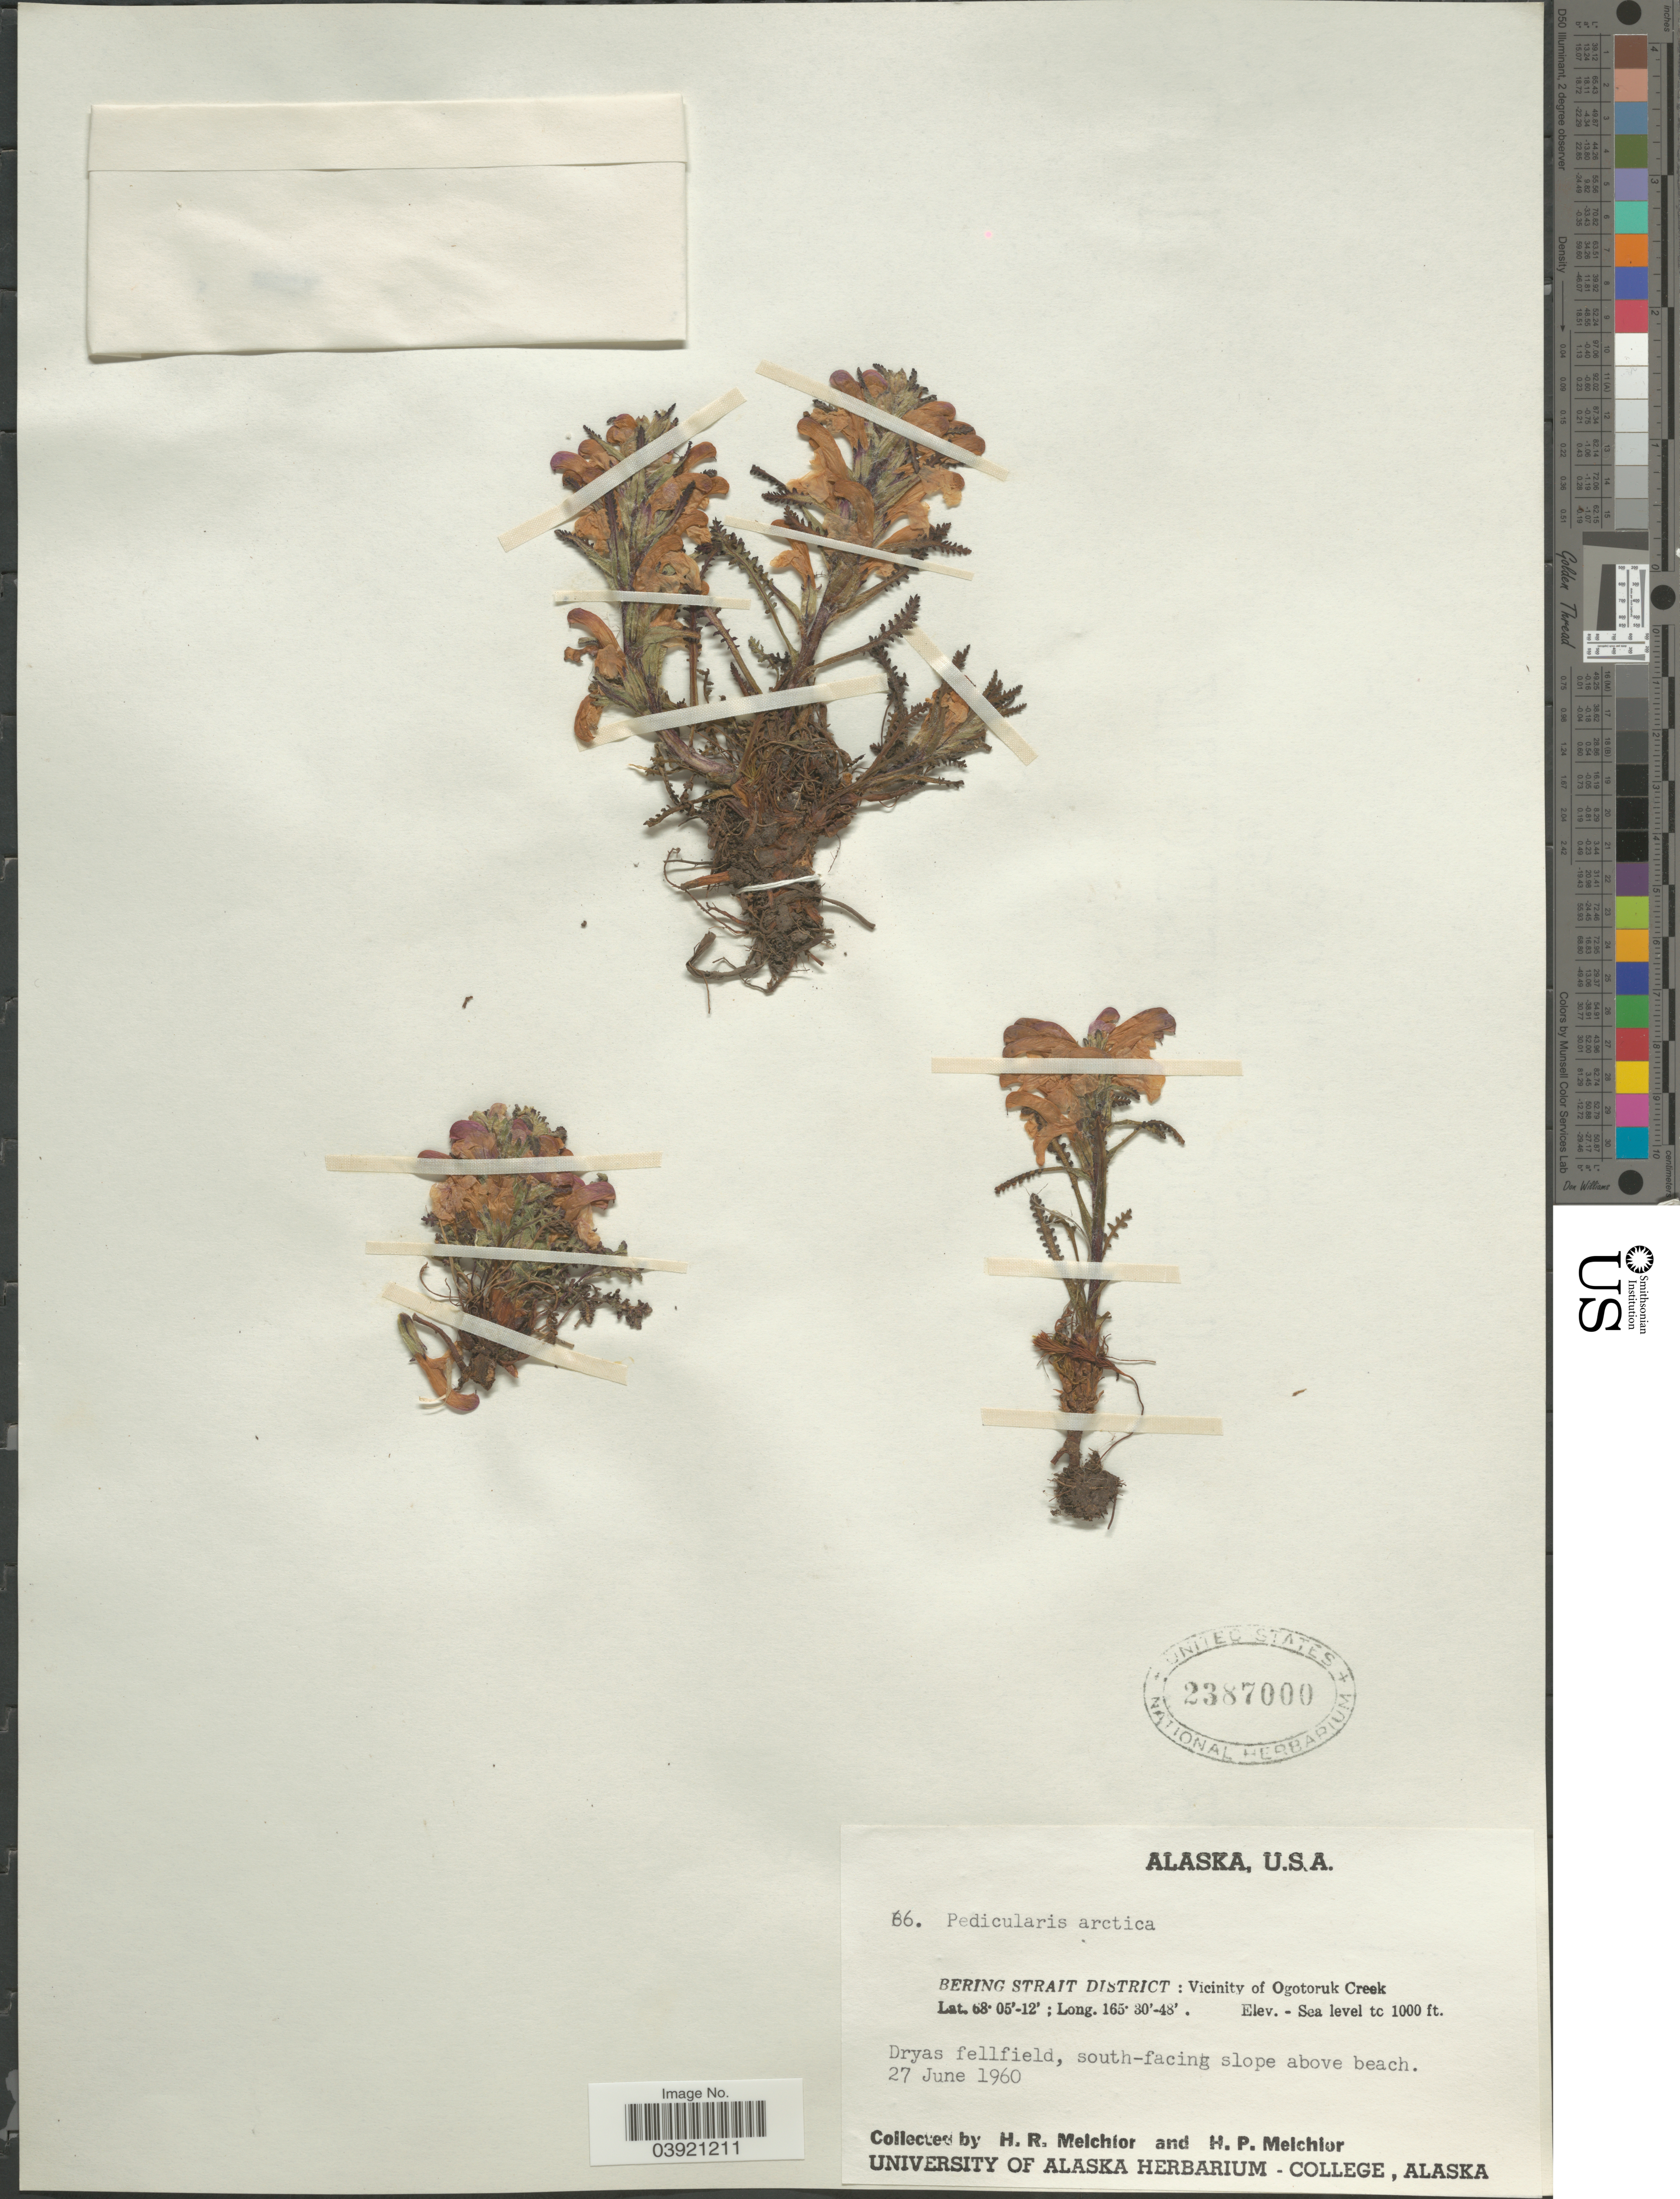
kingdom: Plantae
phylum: Tracheophyta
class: Magnoliopsida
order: Lamiales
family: Orobanchaceae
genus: Pedicularis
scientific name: Pedicularis arctica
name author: R. Br.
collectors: H. R. Melchior & H. P. Melchior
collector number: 66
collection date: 1960-06-27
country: United States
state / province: Alaska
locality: Bering Strait District: Vicinity of Ogotoruk Creek. South-facing slope above beach.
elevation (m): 0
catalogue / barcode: US 2387000